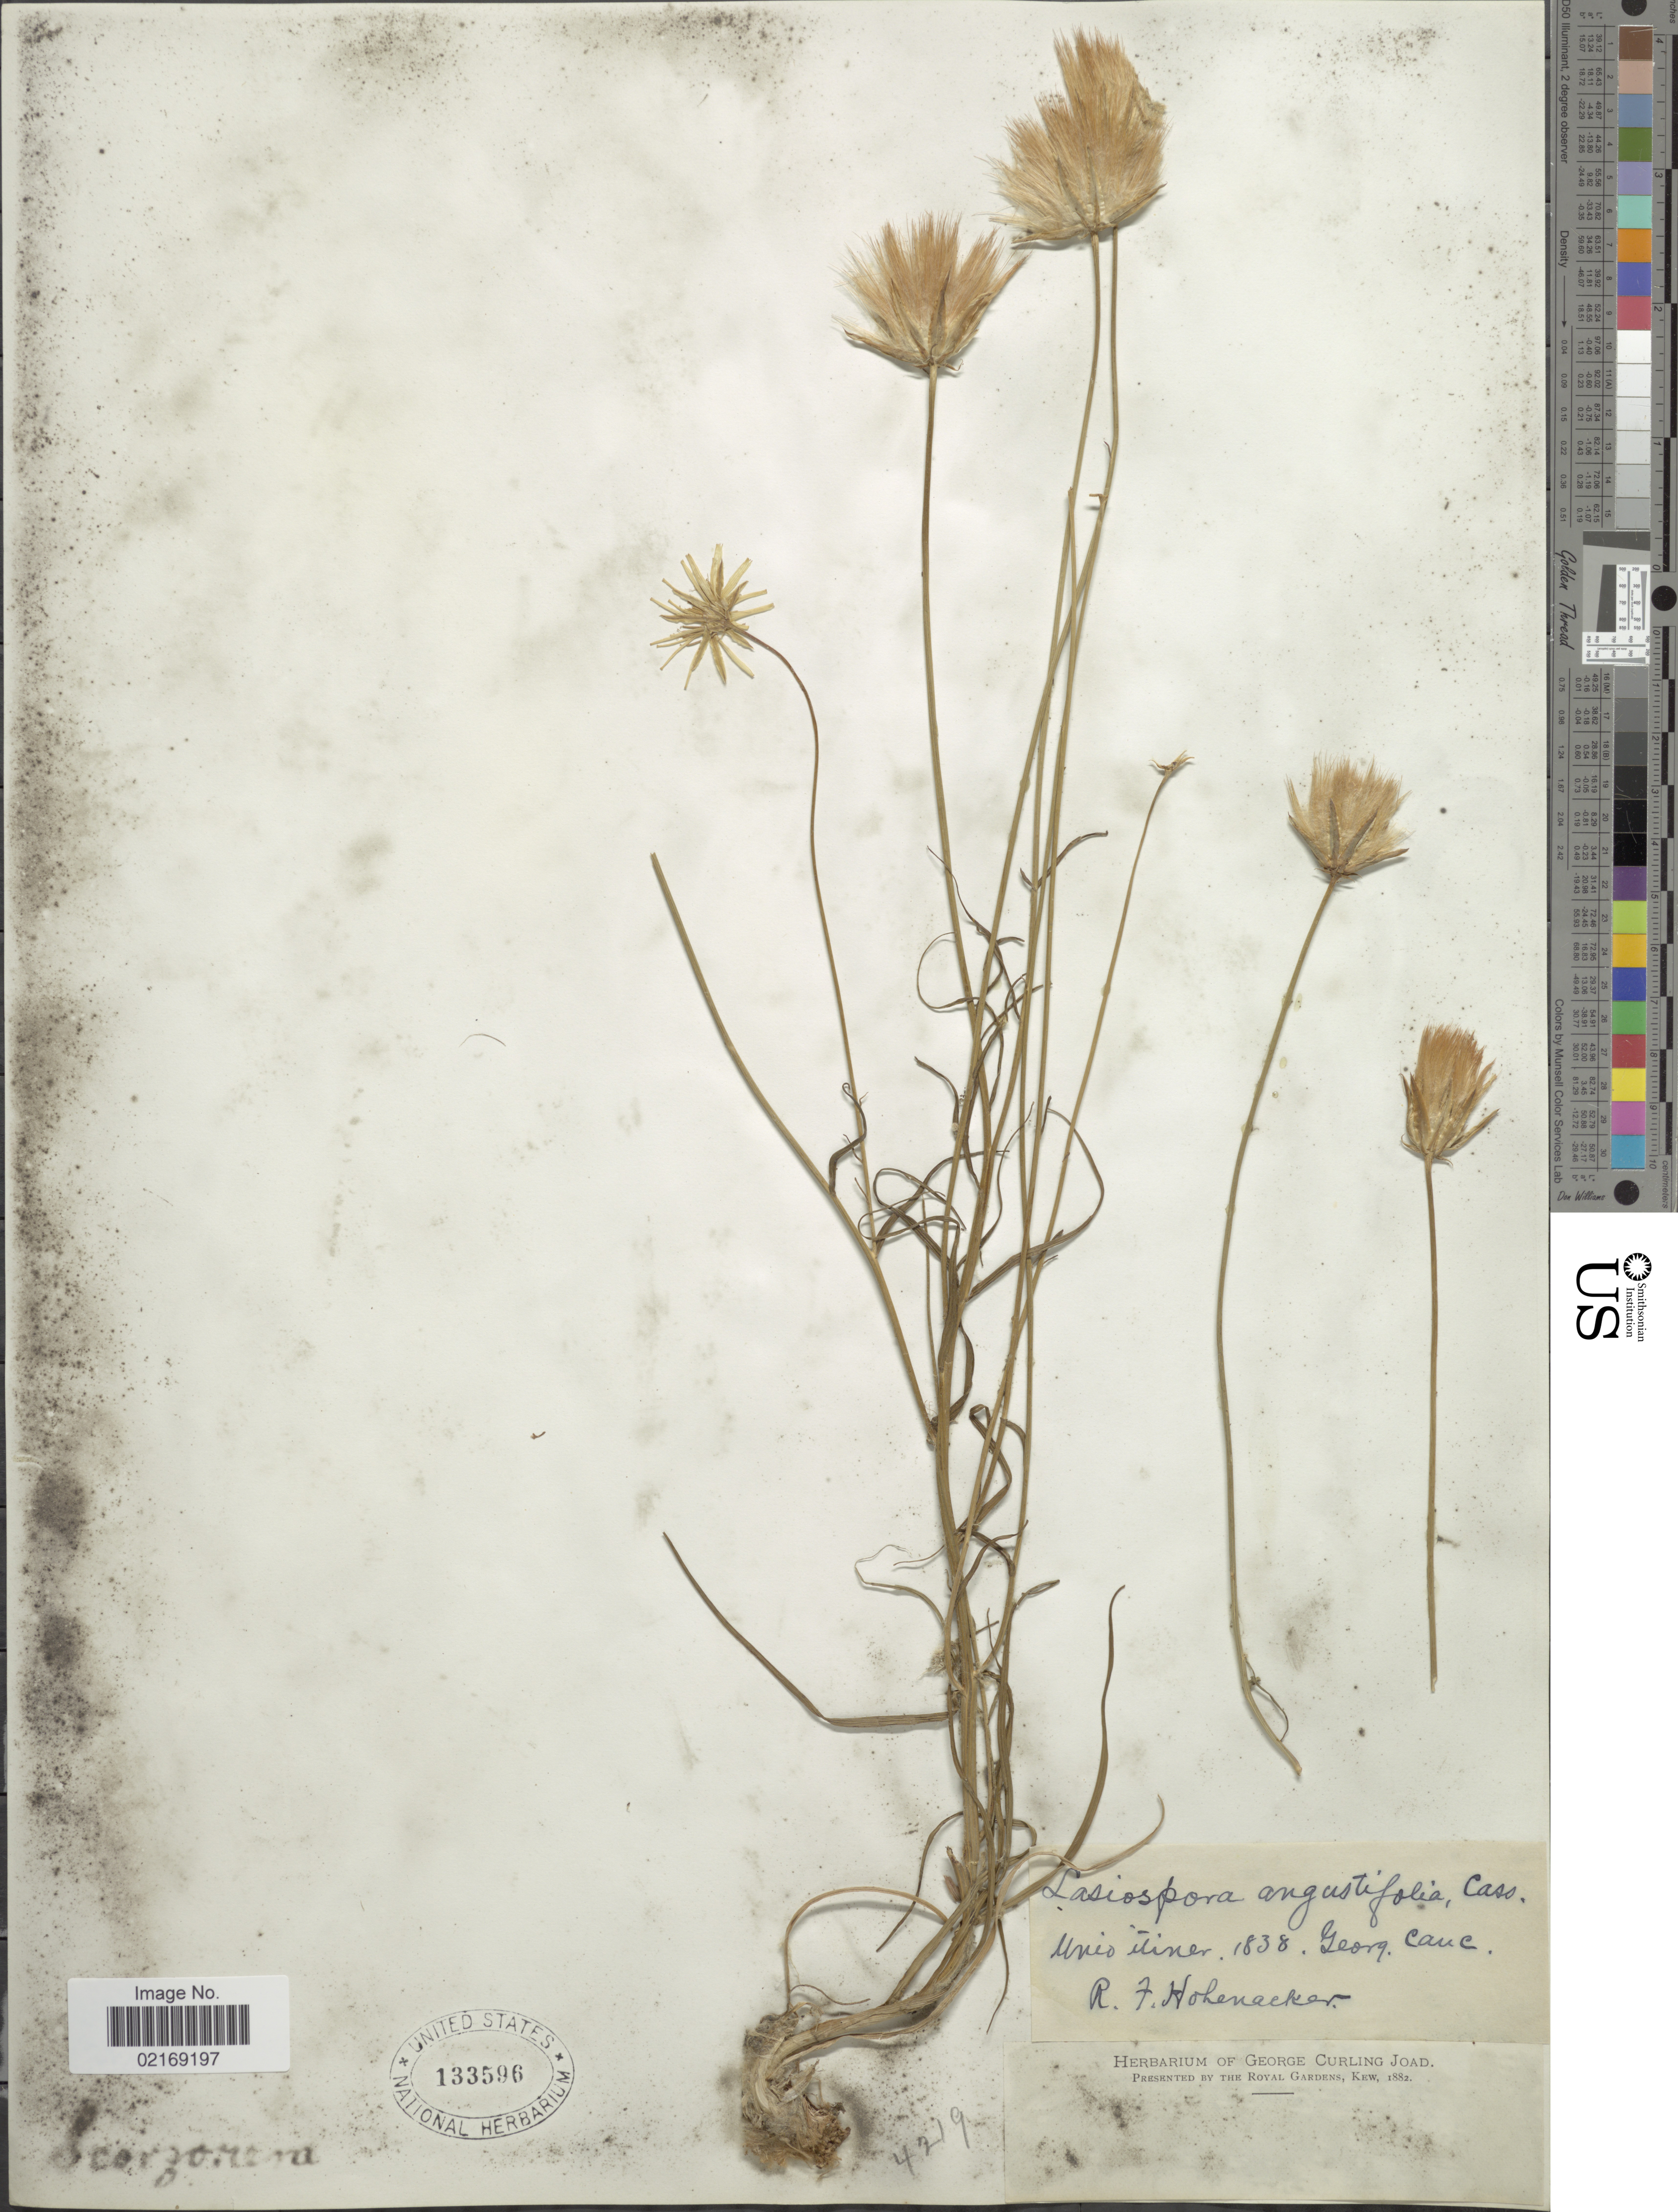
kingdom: Plantae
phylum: Tracheophyta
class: Magnoliopsida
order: Asterales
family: Asteraceae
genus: Scorzonera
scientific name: Scorzonera angustifolia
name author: L.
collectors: R. F. Hohenacker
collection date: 1838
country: Georgia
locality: Unio Uiner, Georg. Cauc.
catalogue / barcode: US 133596